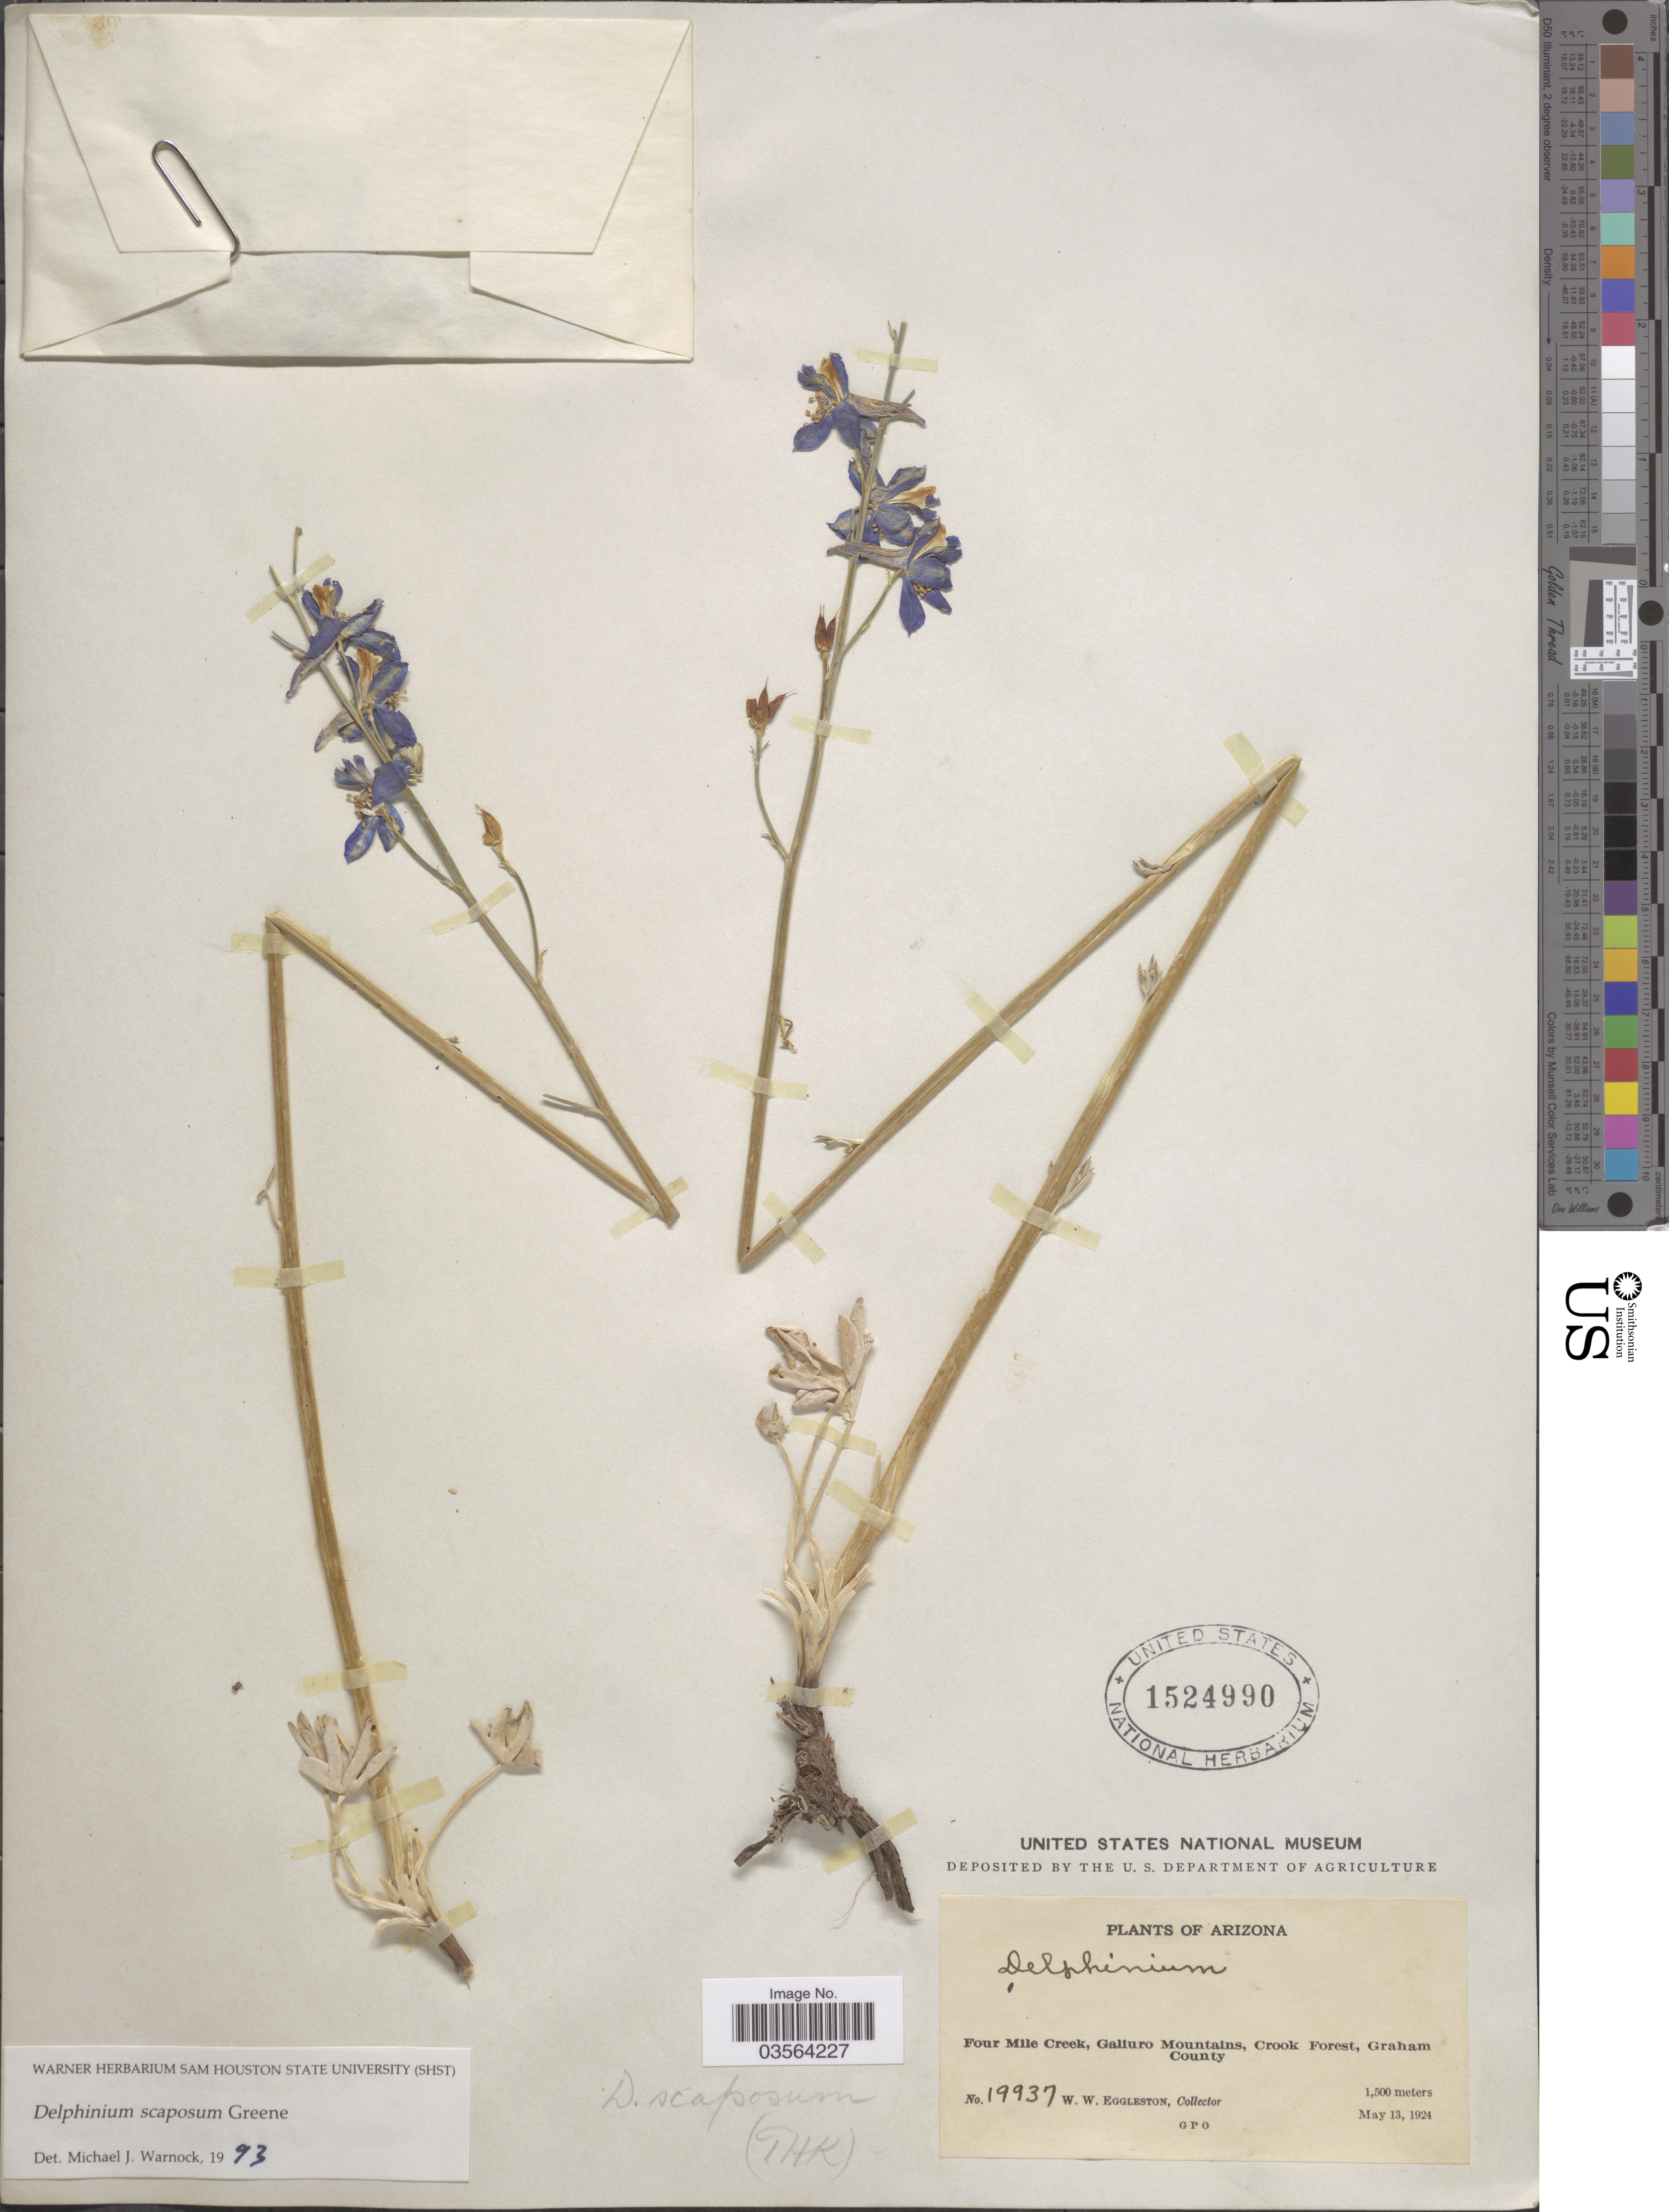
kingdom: Plantae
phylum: Tracheophyta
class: Magnoliopsida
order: Ranunculales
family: Ranunculaceae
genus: Delphinium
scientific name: Delphinium scaposum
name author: Greene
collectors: W. W. Eggleston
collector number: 19937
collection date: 1924-05-13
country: United States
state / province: Arizona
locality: Four Mile Creek, Galiuro Mountains, Crook Forest, Graham County.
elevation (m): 1500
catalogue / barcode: US 1524990